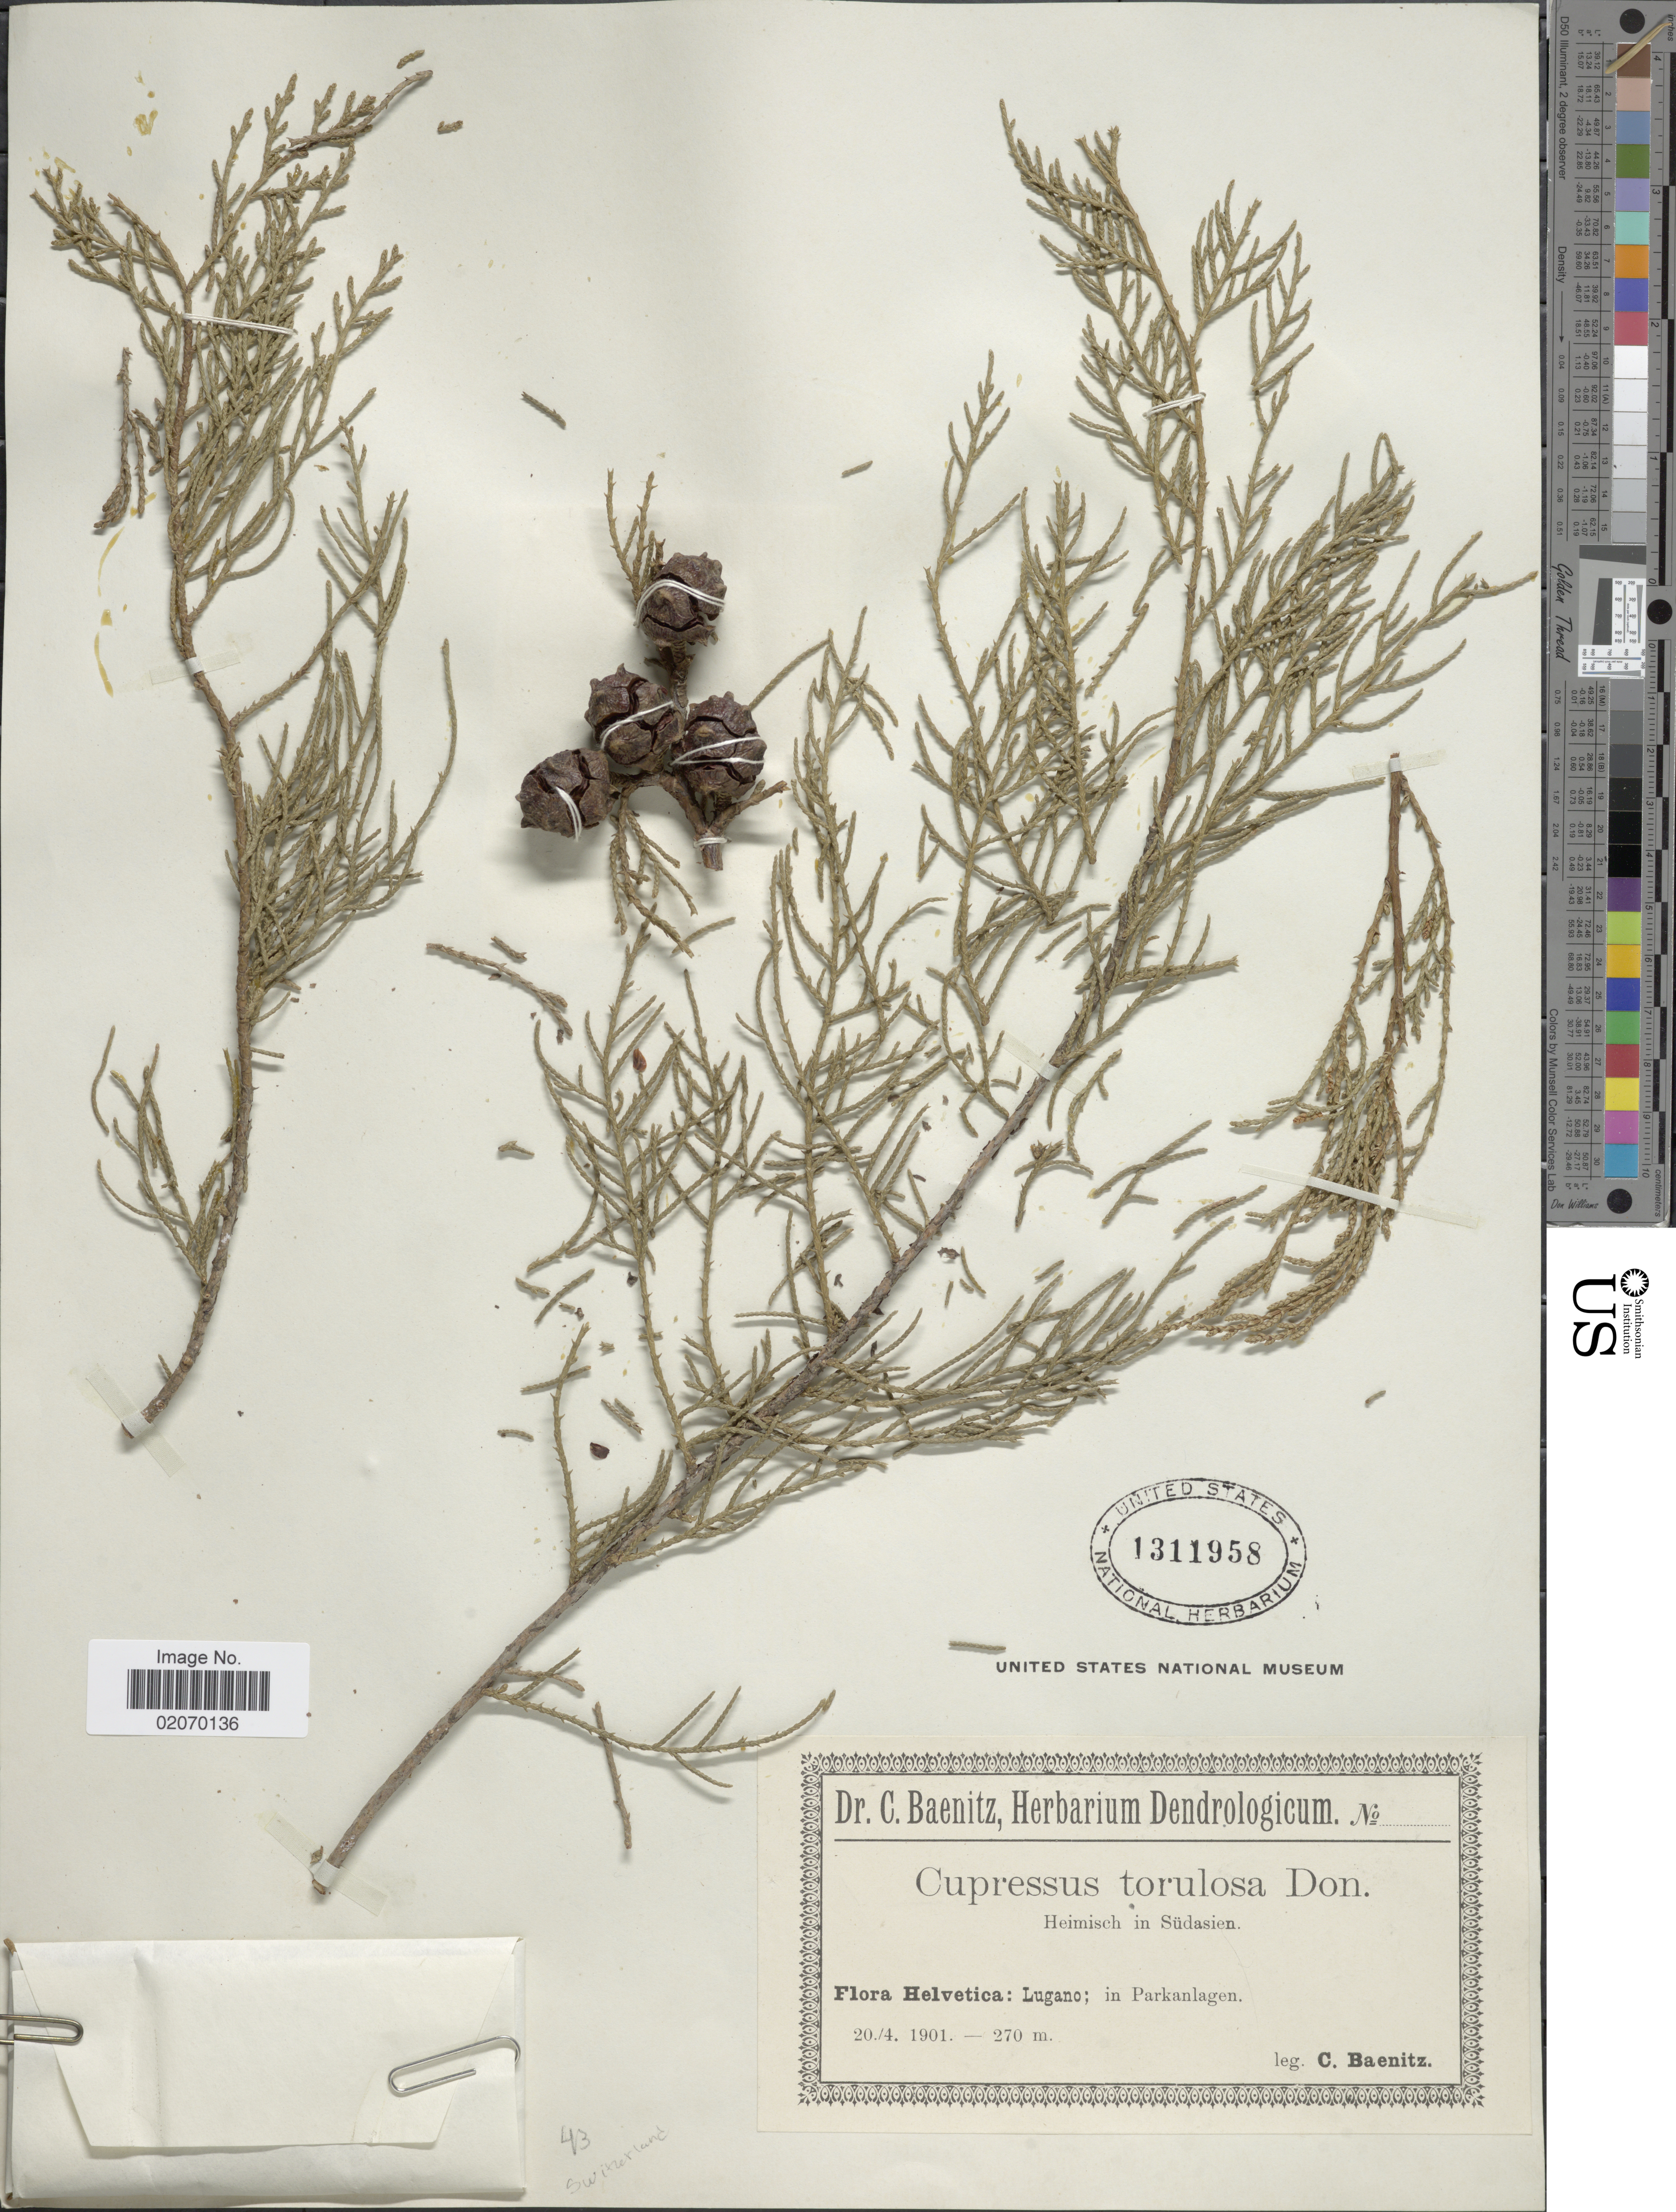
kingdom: Plantae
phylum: Tracheophyta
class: Pinopsida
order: Pinales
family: Cupressaceae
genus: Cupressus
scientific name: Cupressus torulosa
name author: D. Don ex Lamb.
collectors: C. G. Baenitz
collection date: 1901-04-20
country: Switzerland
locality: Helvetica: Lugano; in Parkanlagen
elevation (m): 270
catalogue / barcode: US 1311958